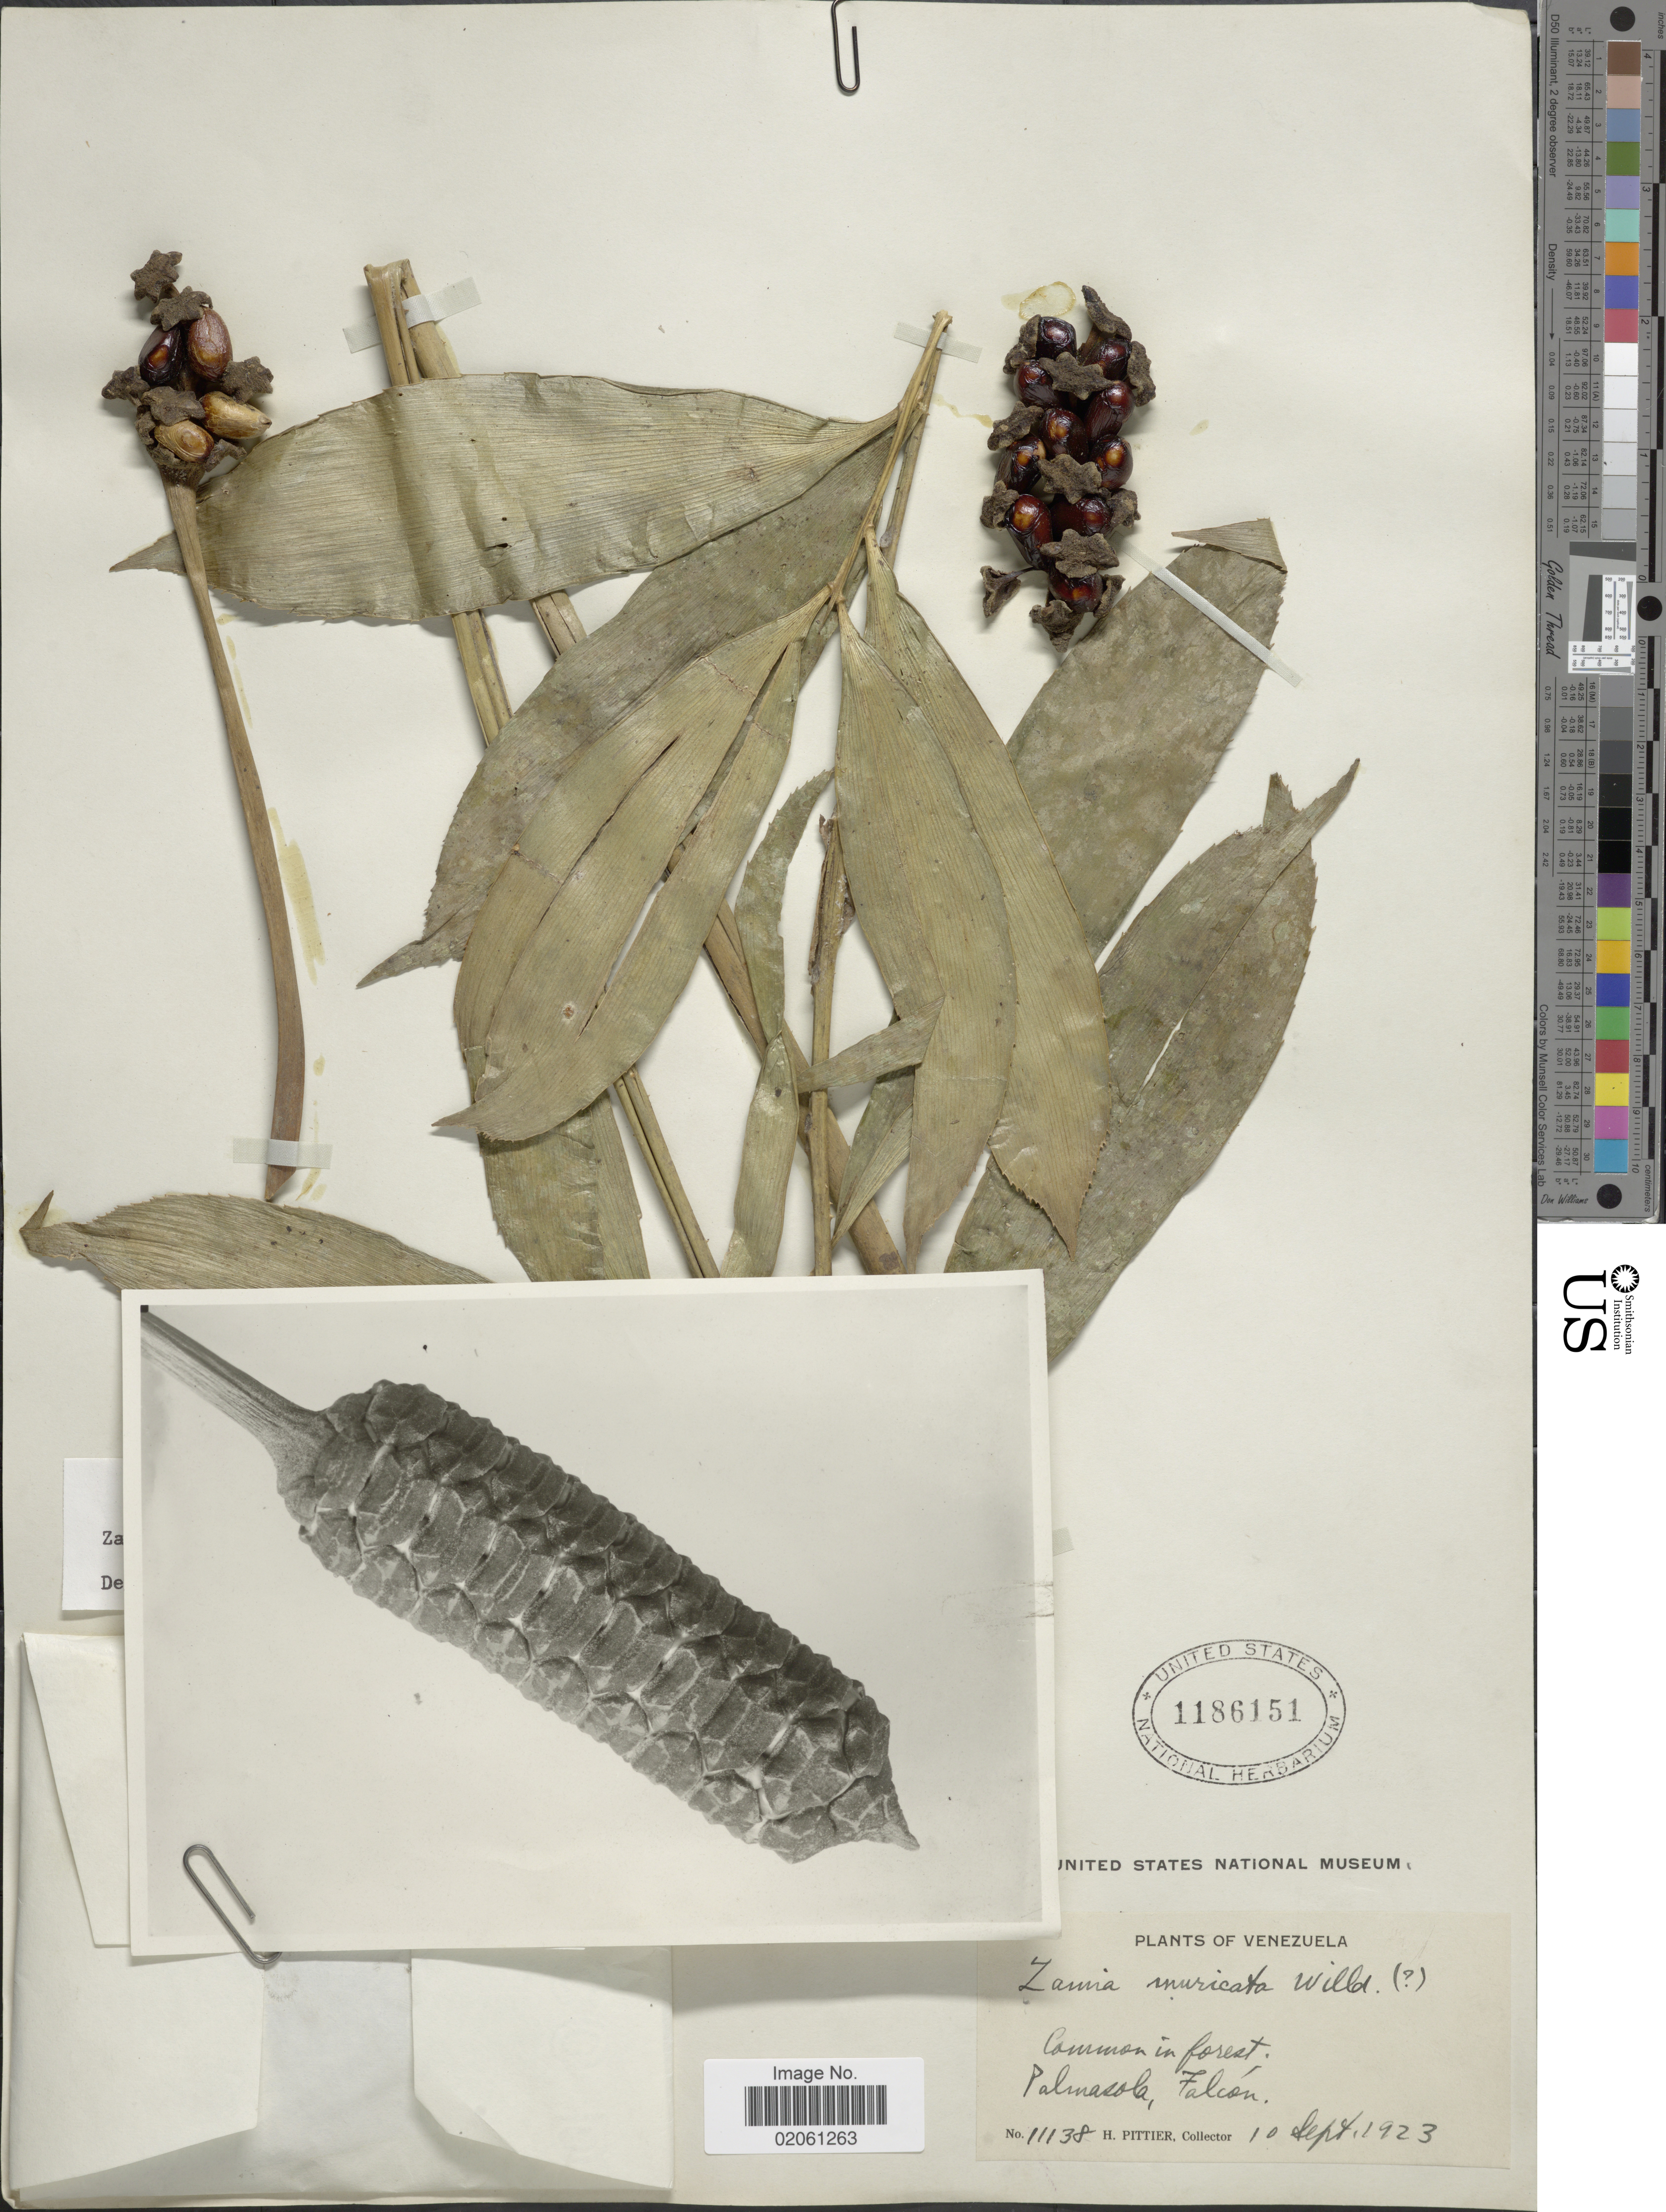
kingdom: Plantae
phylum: Tracheophyta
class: Cycadopsida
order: Cycadales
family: Zamiaceae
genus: Zamia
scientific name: Zamia muricata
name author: Willd.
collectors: H. F. Pittier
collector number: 11138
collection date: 1923-09-10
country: Venezuela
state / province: Falcón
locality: Palmasola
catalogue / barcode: US 1186151